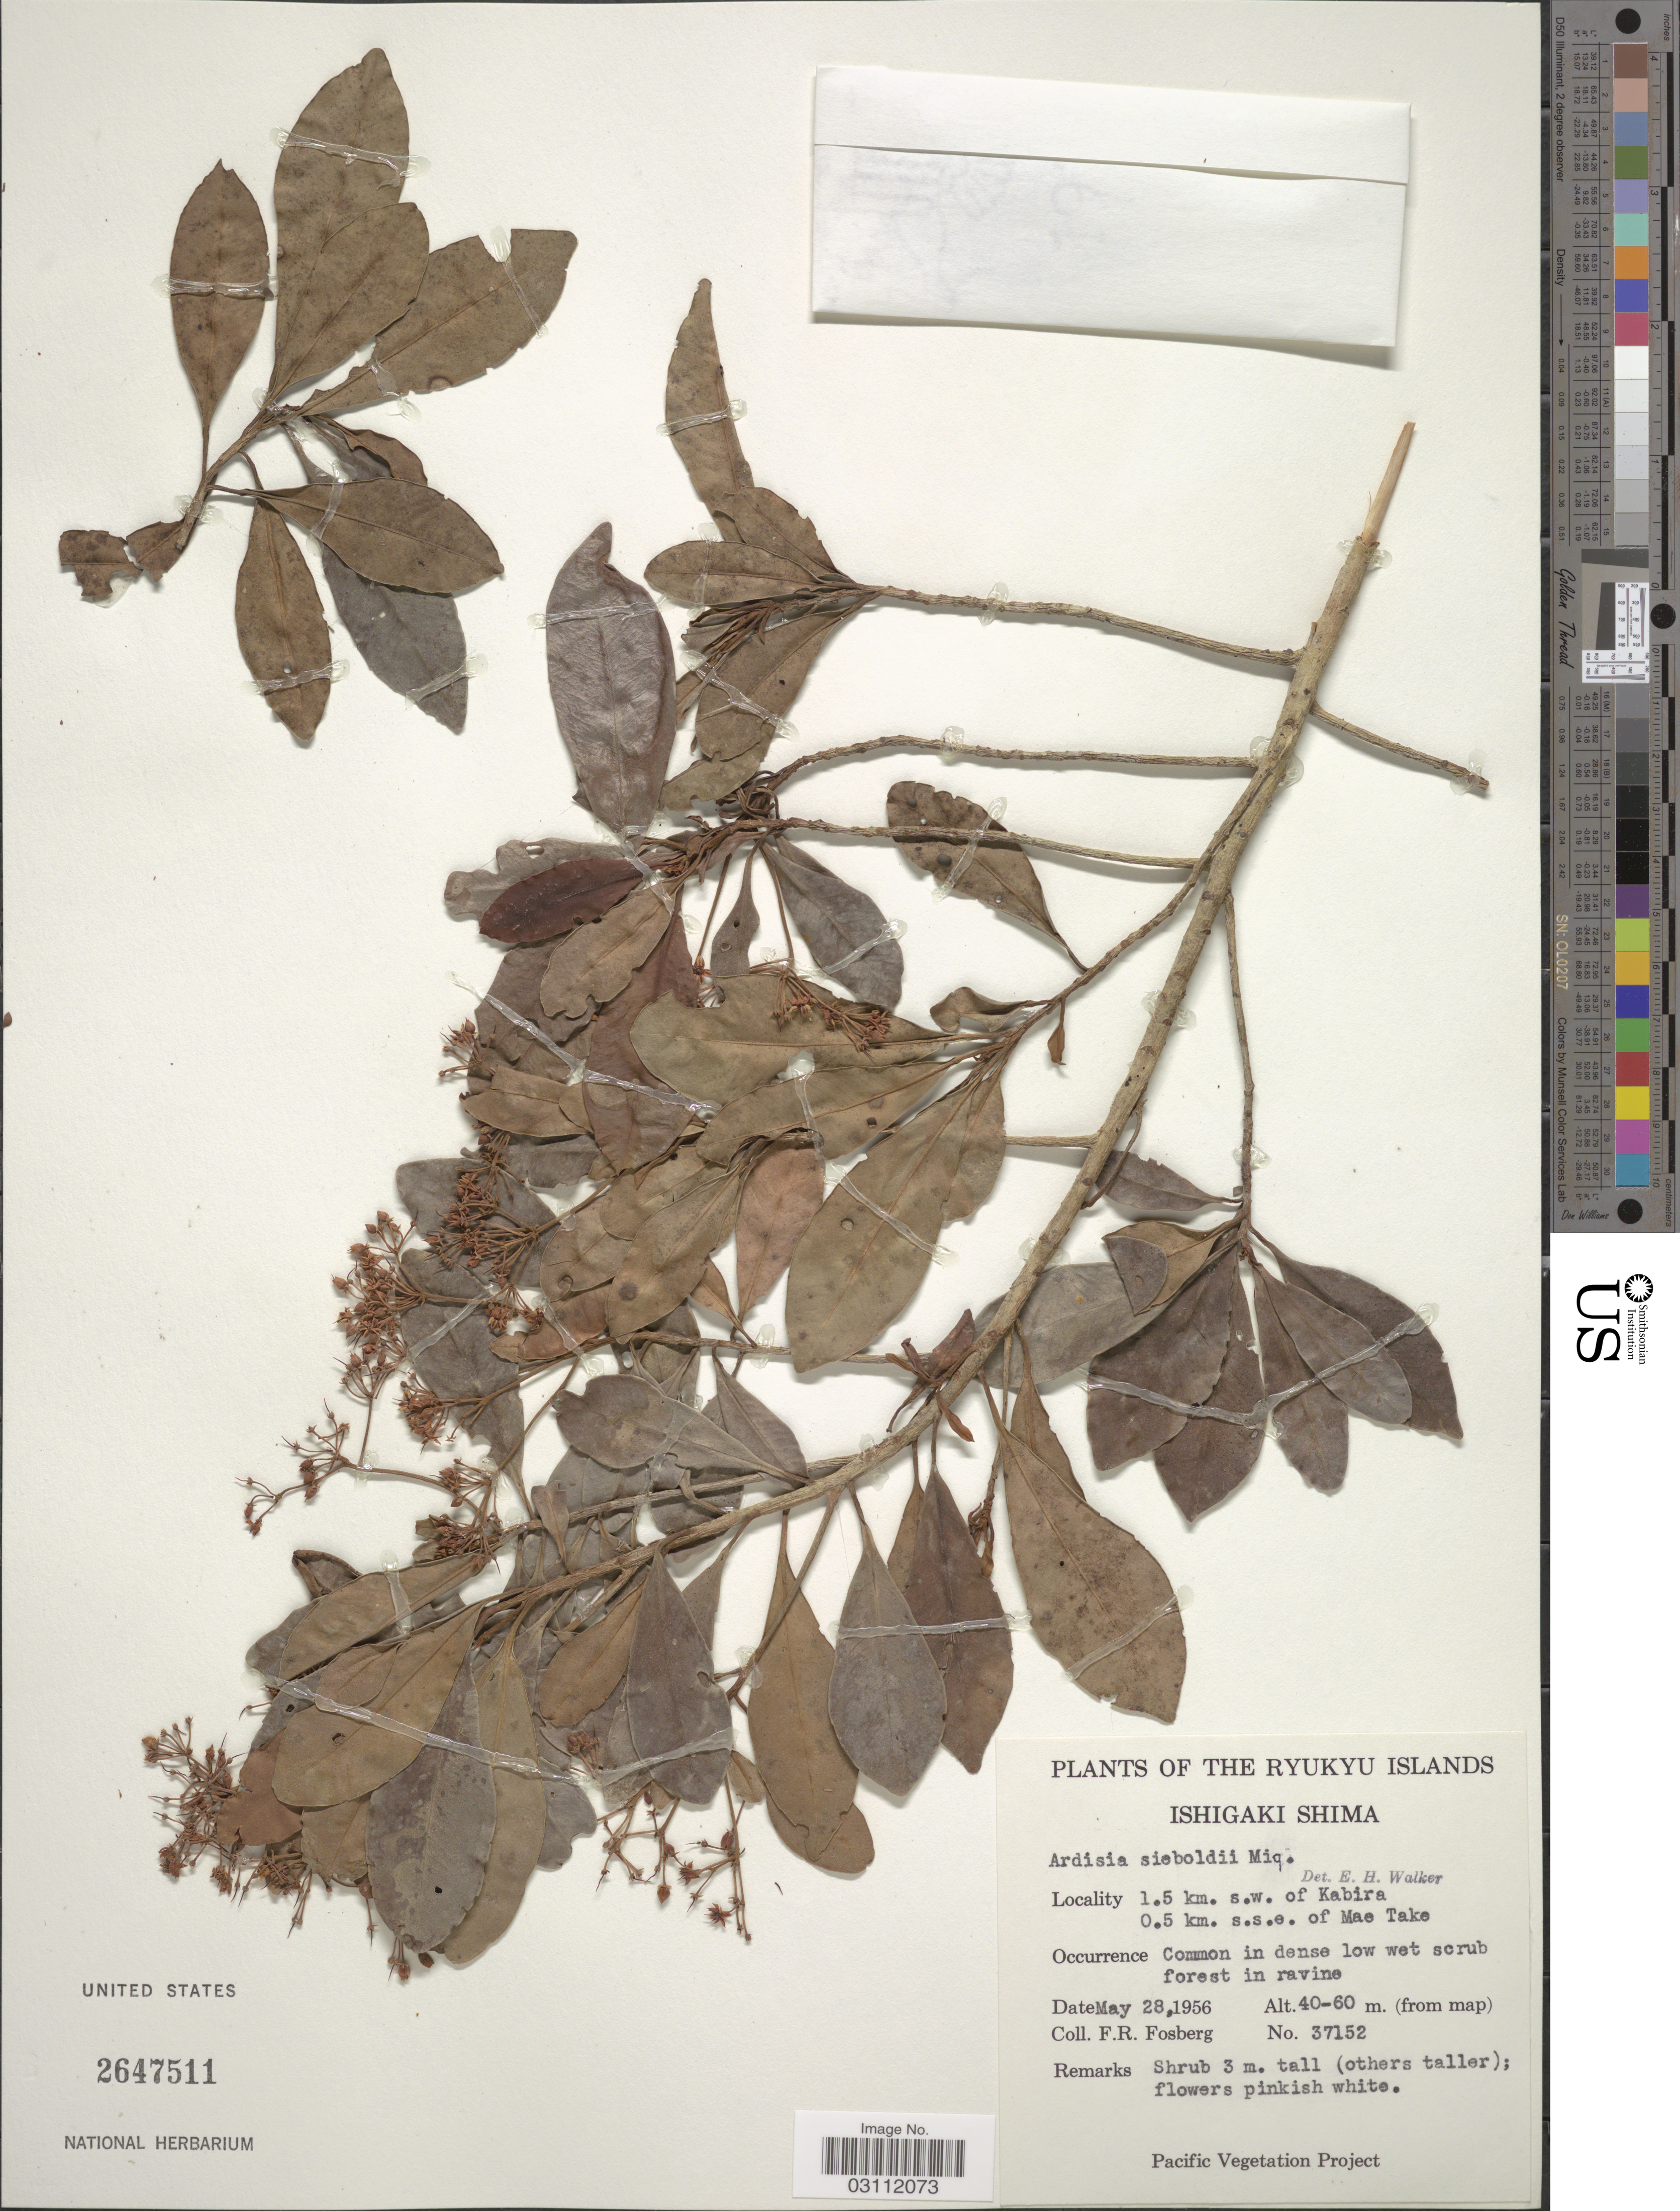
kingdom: Plantae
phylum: Tracheophyta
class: Magnoliopsida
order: Ericales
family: Primulaceae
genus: Ardisia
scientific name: Ardisia sieboldii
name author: Miq.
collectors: F. R. Fosberg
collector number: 37152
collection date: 1956-05-28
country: Japan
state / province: Okinawa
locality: The Ryukyu Islands, Ishigaki Shima, 1.5 km. s.w. of Kabira, 0.5 km. s.s.e. of Mae Take.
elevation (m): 40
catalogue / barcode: US 2647511